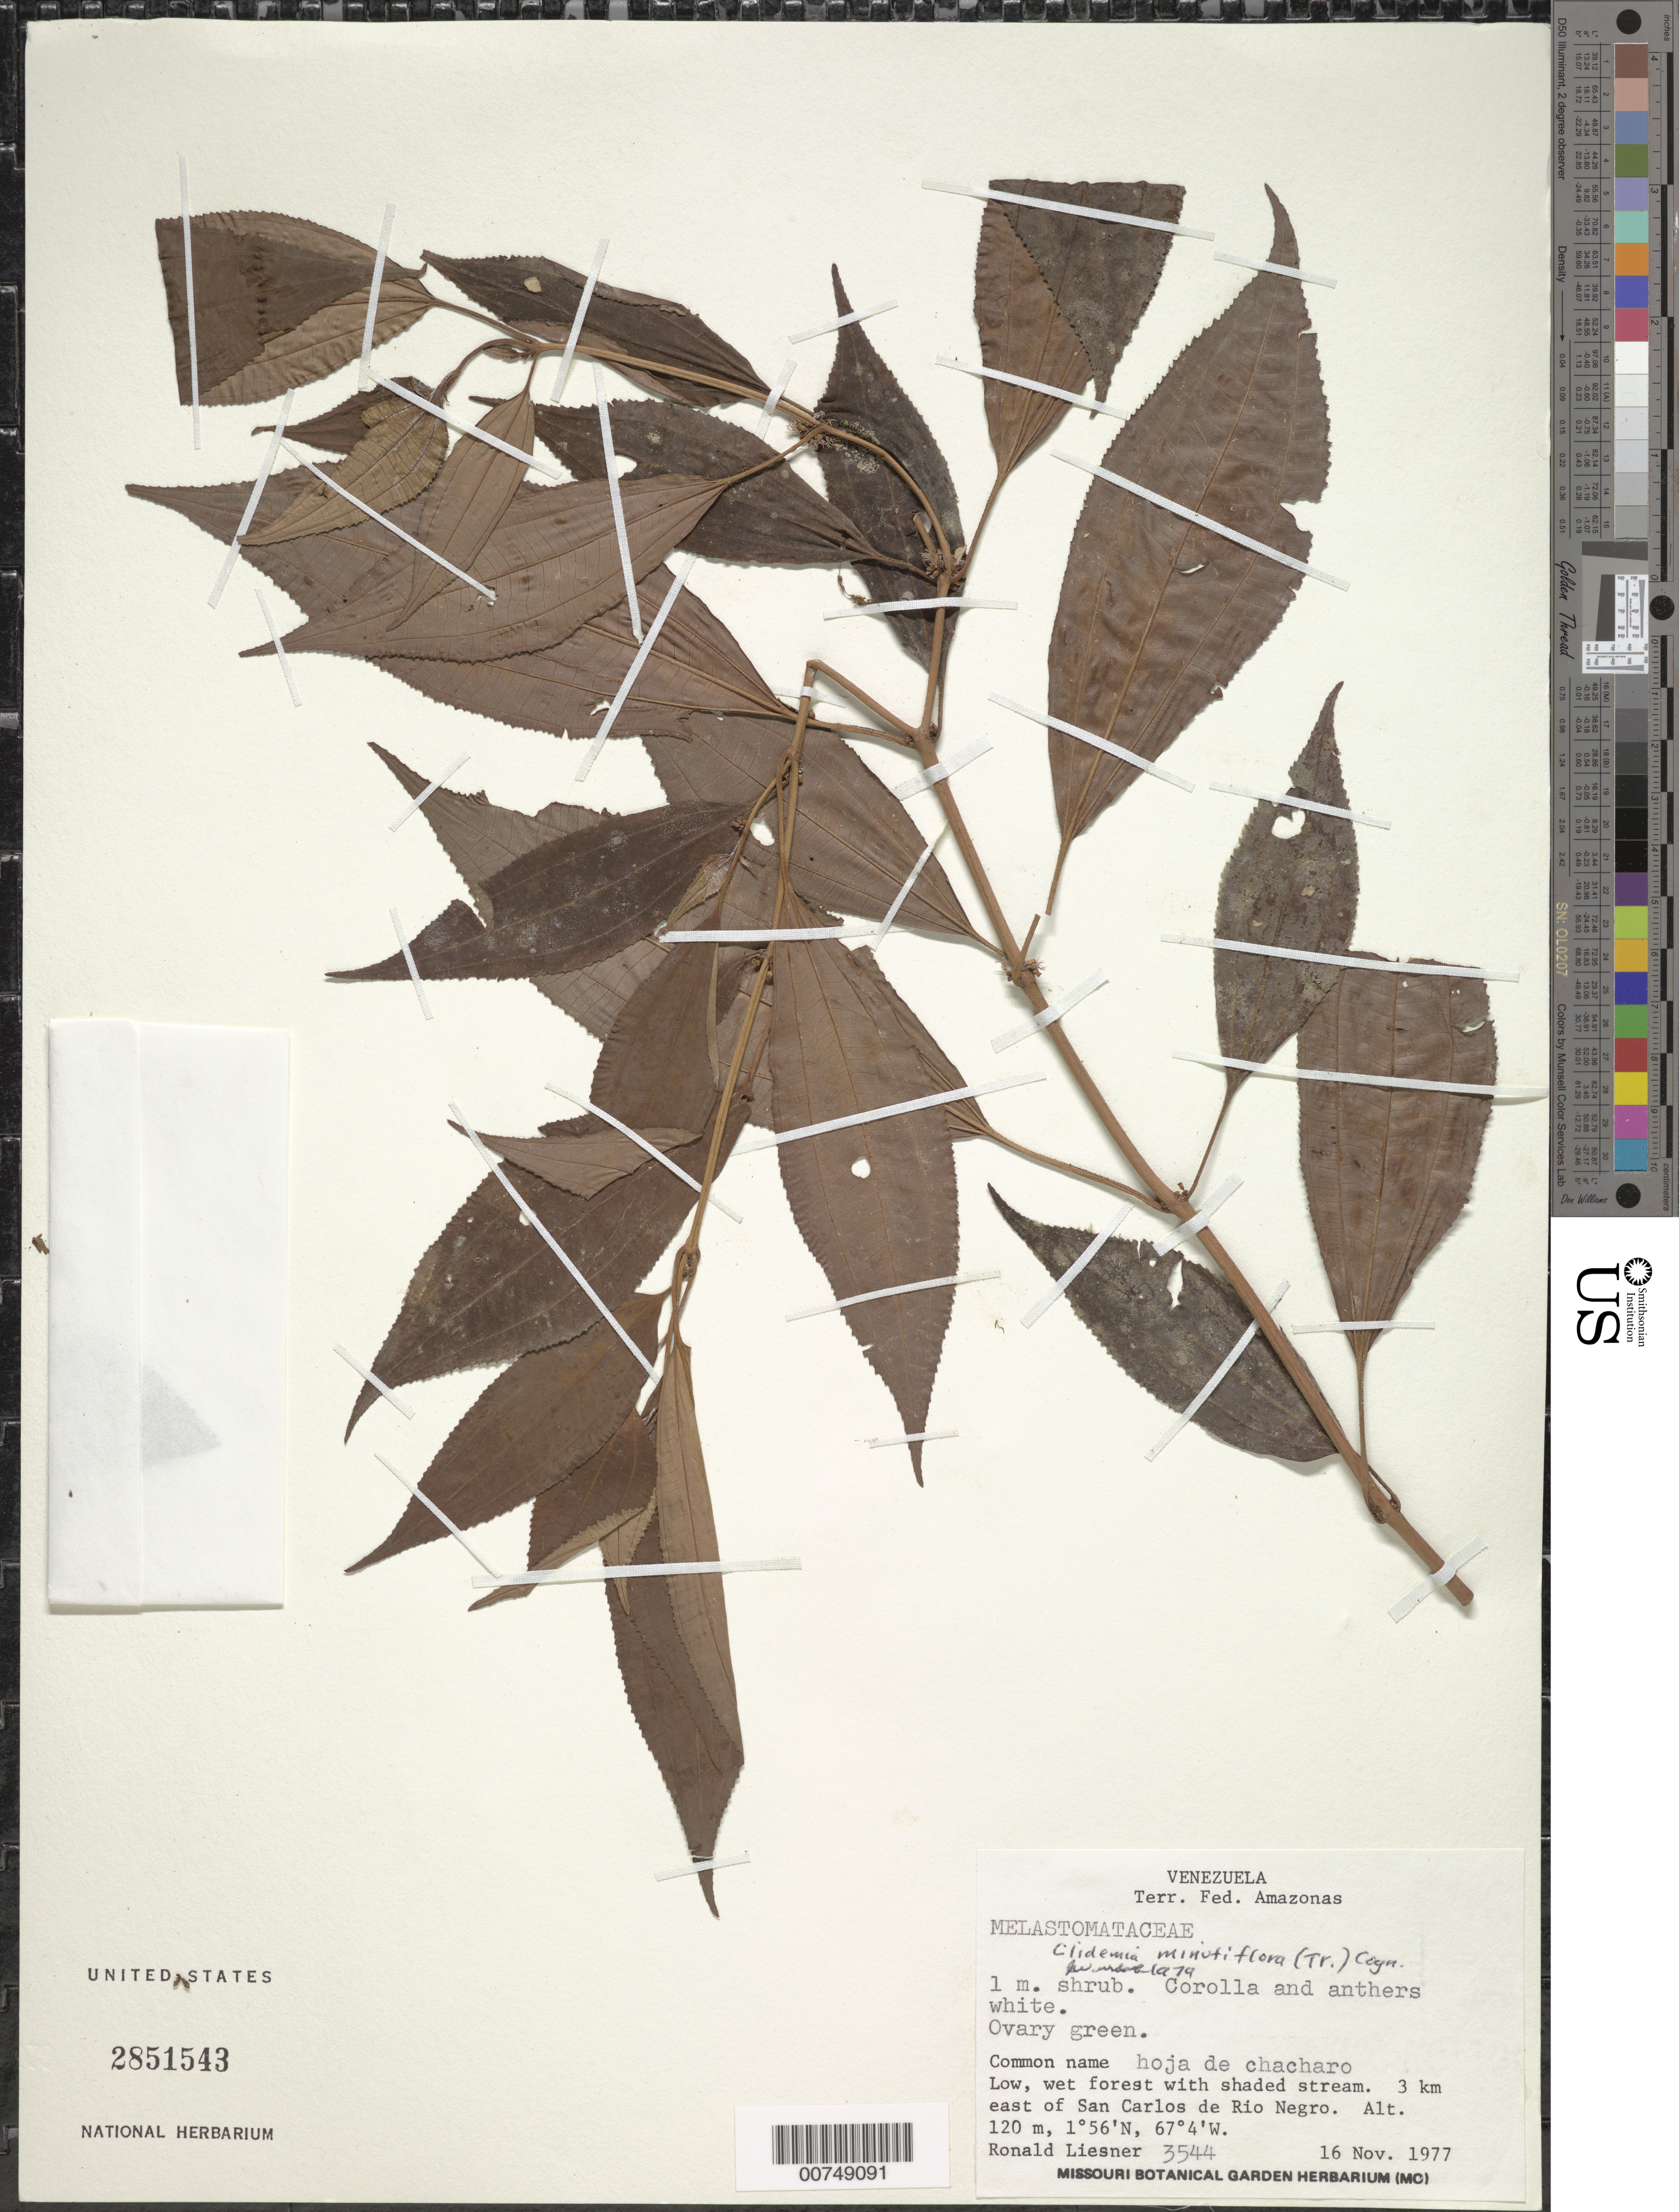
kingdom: Plantae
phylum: Tracheophyta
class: Magnoliopsida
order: Myrtales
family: Melastomataceae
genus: Clidemia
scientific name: Clidemia minutiflora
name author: (Triana) Cogn.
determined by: Wurdack, John J., (US), US (UNITED STATES)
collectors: R. L. Liesner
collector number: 3544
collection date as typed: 16-Nov-77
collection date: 1977-11-16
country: Venezuela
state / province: Amazonas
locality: San Carlos de Río Negro, 3 km E of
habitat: Low, wet forest with shaded stream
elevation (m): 120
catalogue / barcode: US 2851543